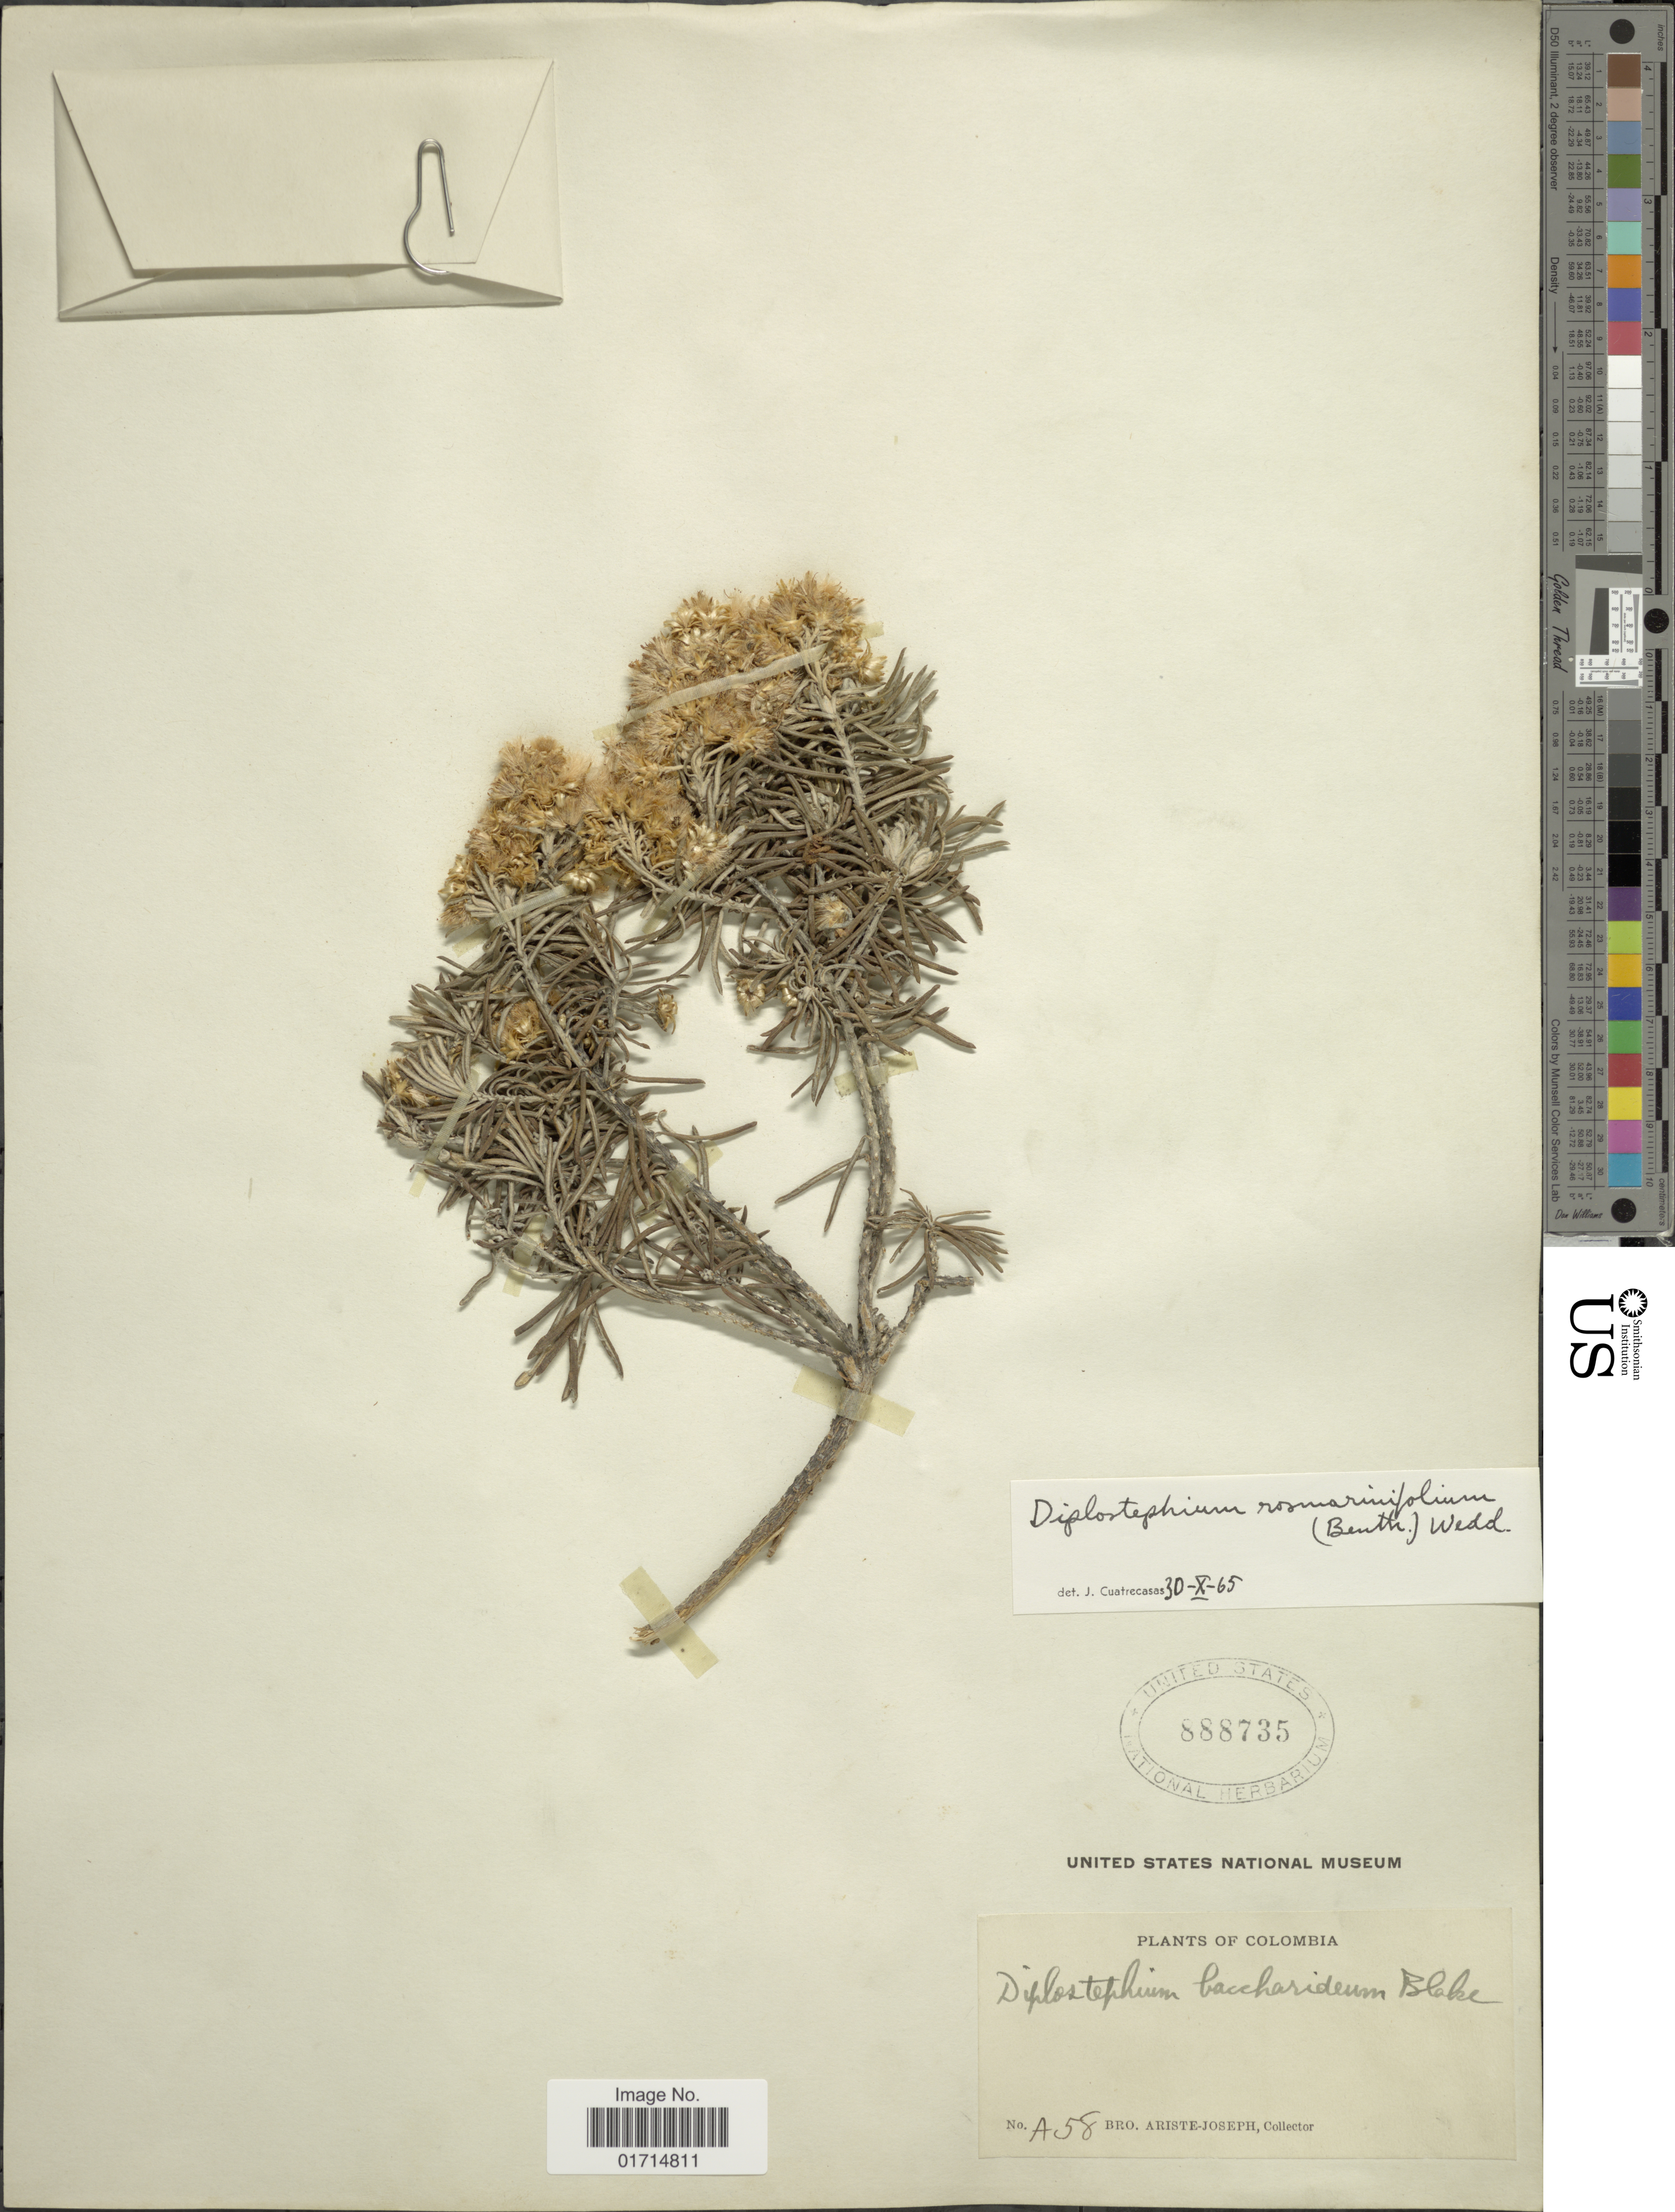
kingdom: Plantae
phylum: Tracheophyta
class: Magnoliopsida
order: Asterales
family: Asteraceae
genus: Diplostephium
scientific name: Diplostephium rosmarinifolium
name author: (Benth.) Wedd.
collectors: Bro. Ariste-Joseph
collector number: A58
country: Colombia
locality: Colombia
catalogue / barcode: US 888735